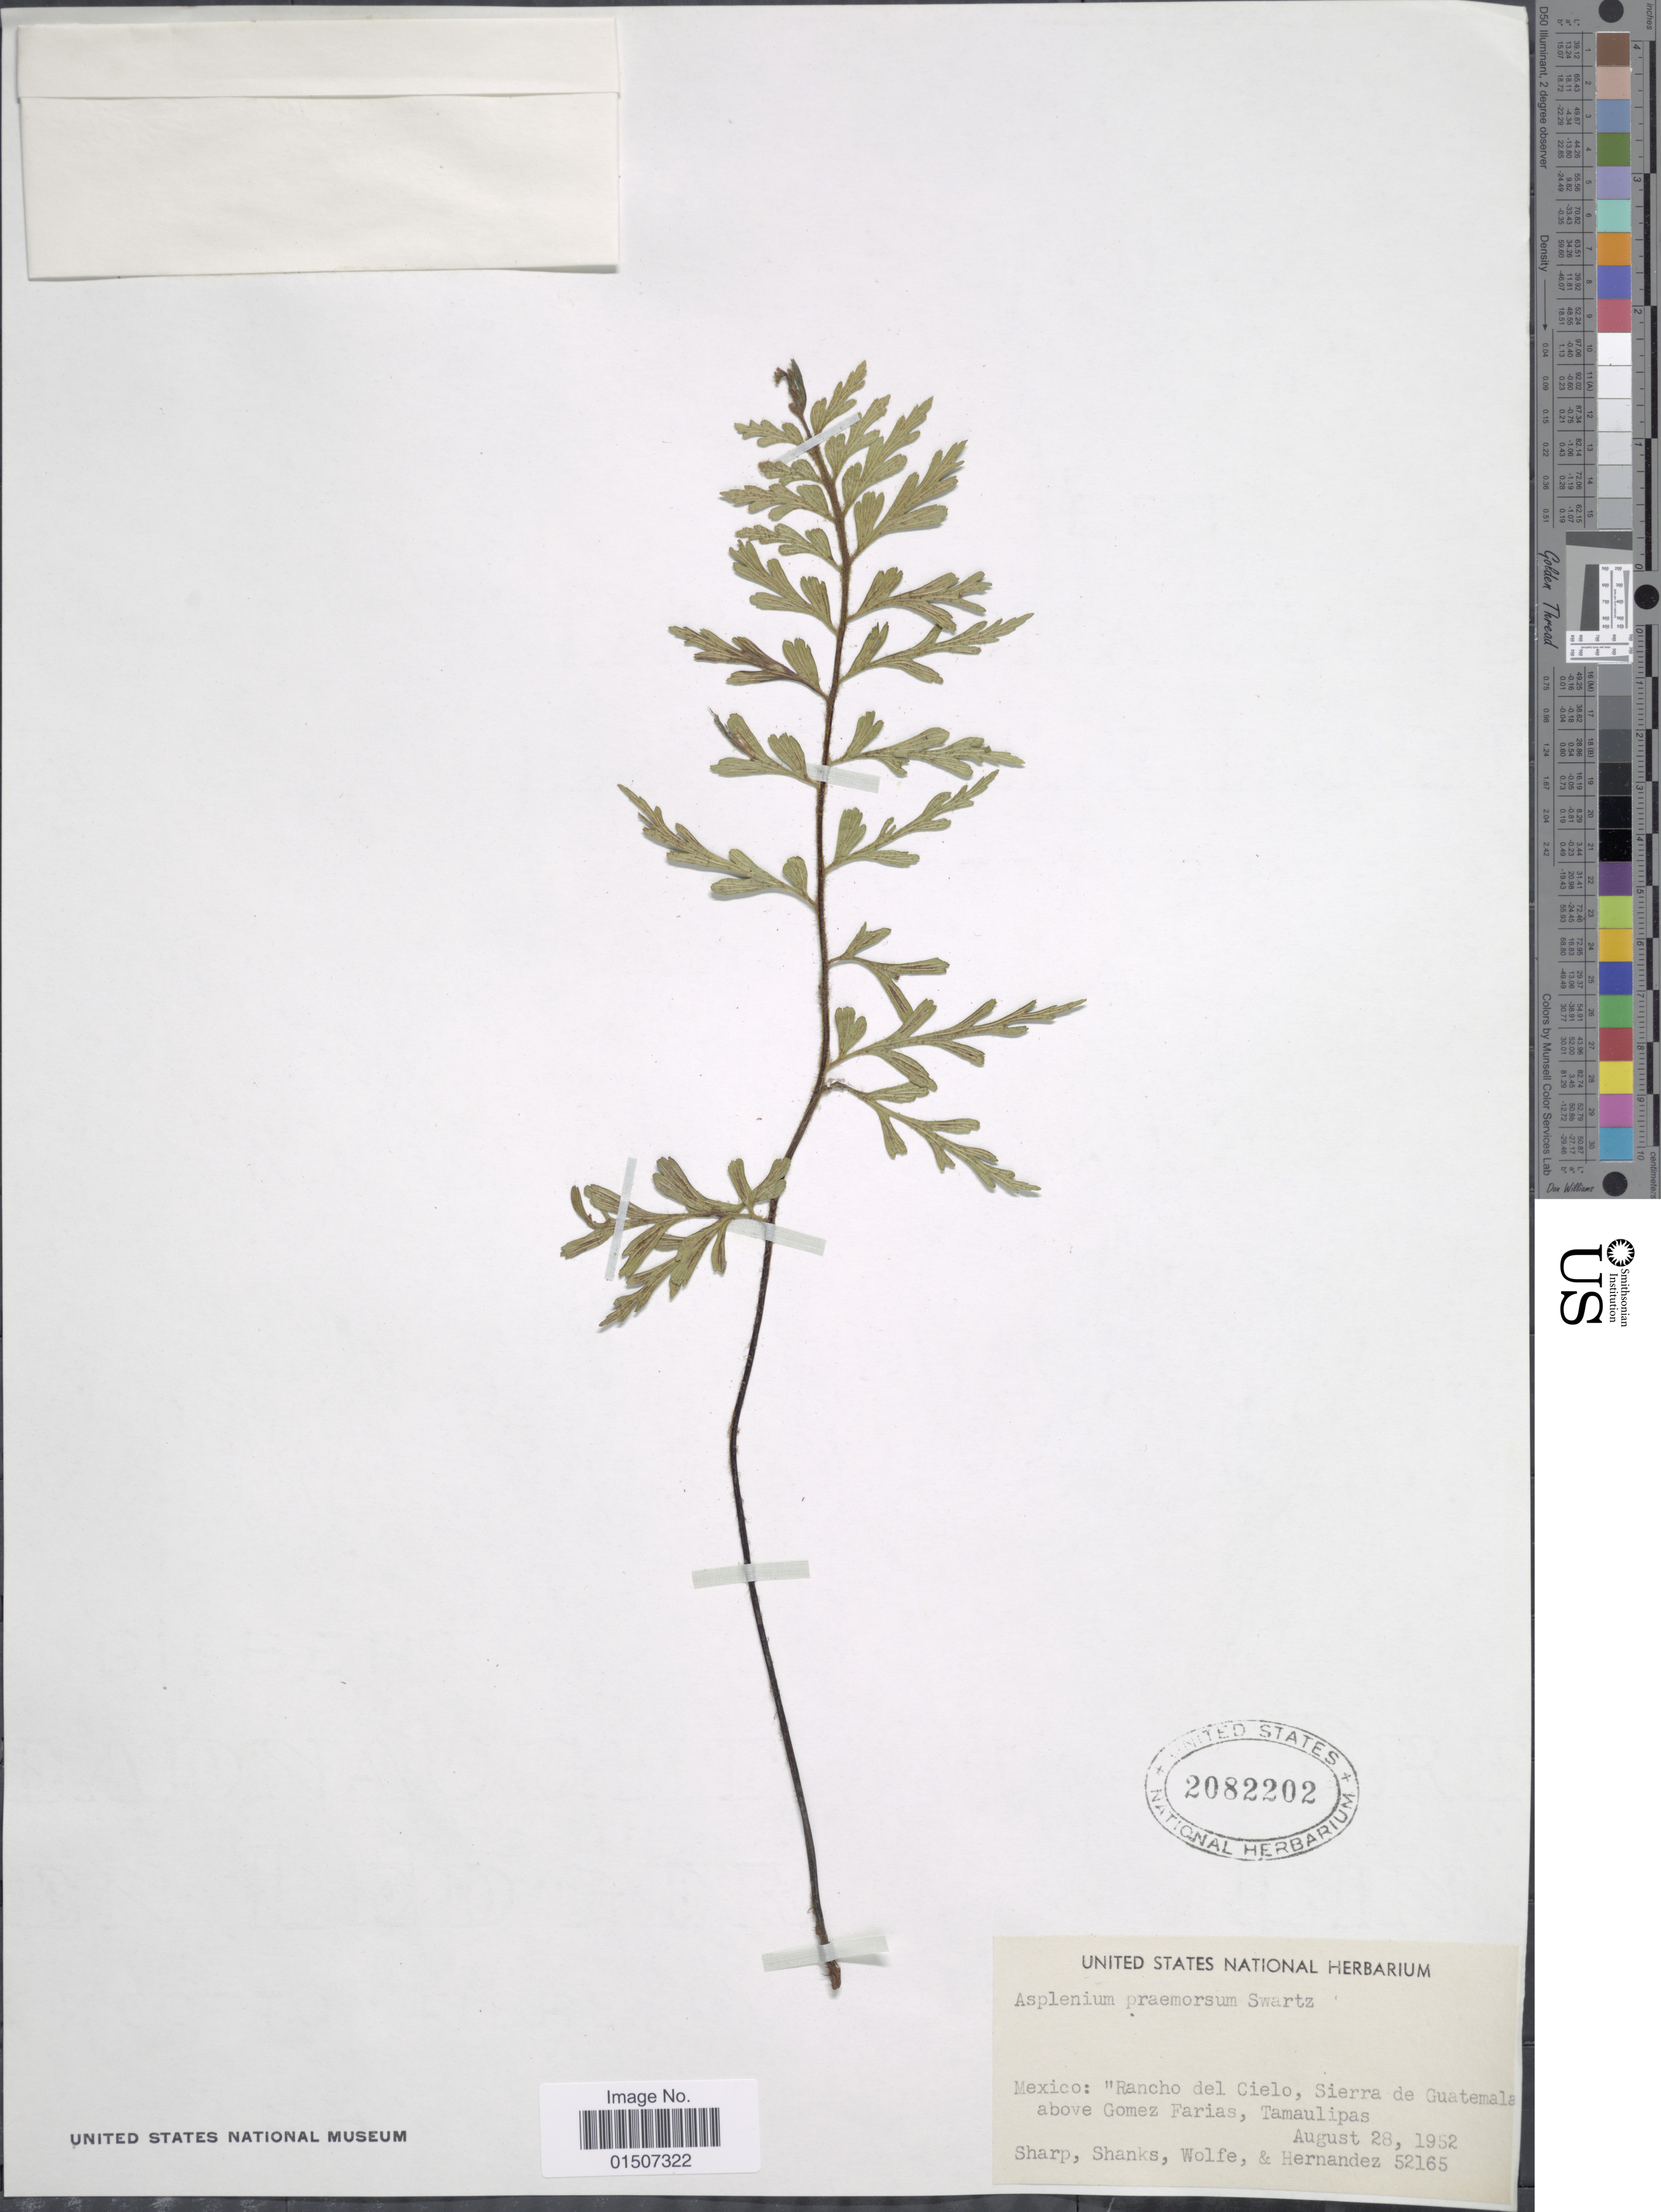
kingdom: Plantae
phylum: Tracheophyta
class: Polypodiopsida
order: Polypodiales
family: Aspleniaceae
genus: Asplenium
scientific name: Asplenium praemorsum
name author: Sw.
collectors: Sharp, Shanks, -. Wolfe & -- Hernandez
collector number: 52165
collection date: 1952-08-28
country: Mexico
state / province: Tamaulipas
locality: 'Rancho del Cielo, Sierra de Guatemala above Gomez Farias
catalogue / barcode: US 2082202